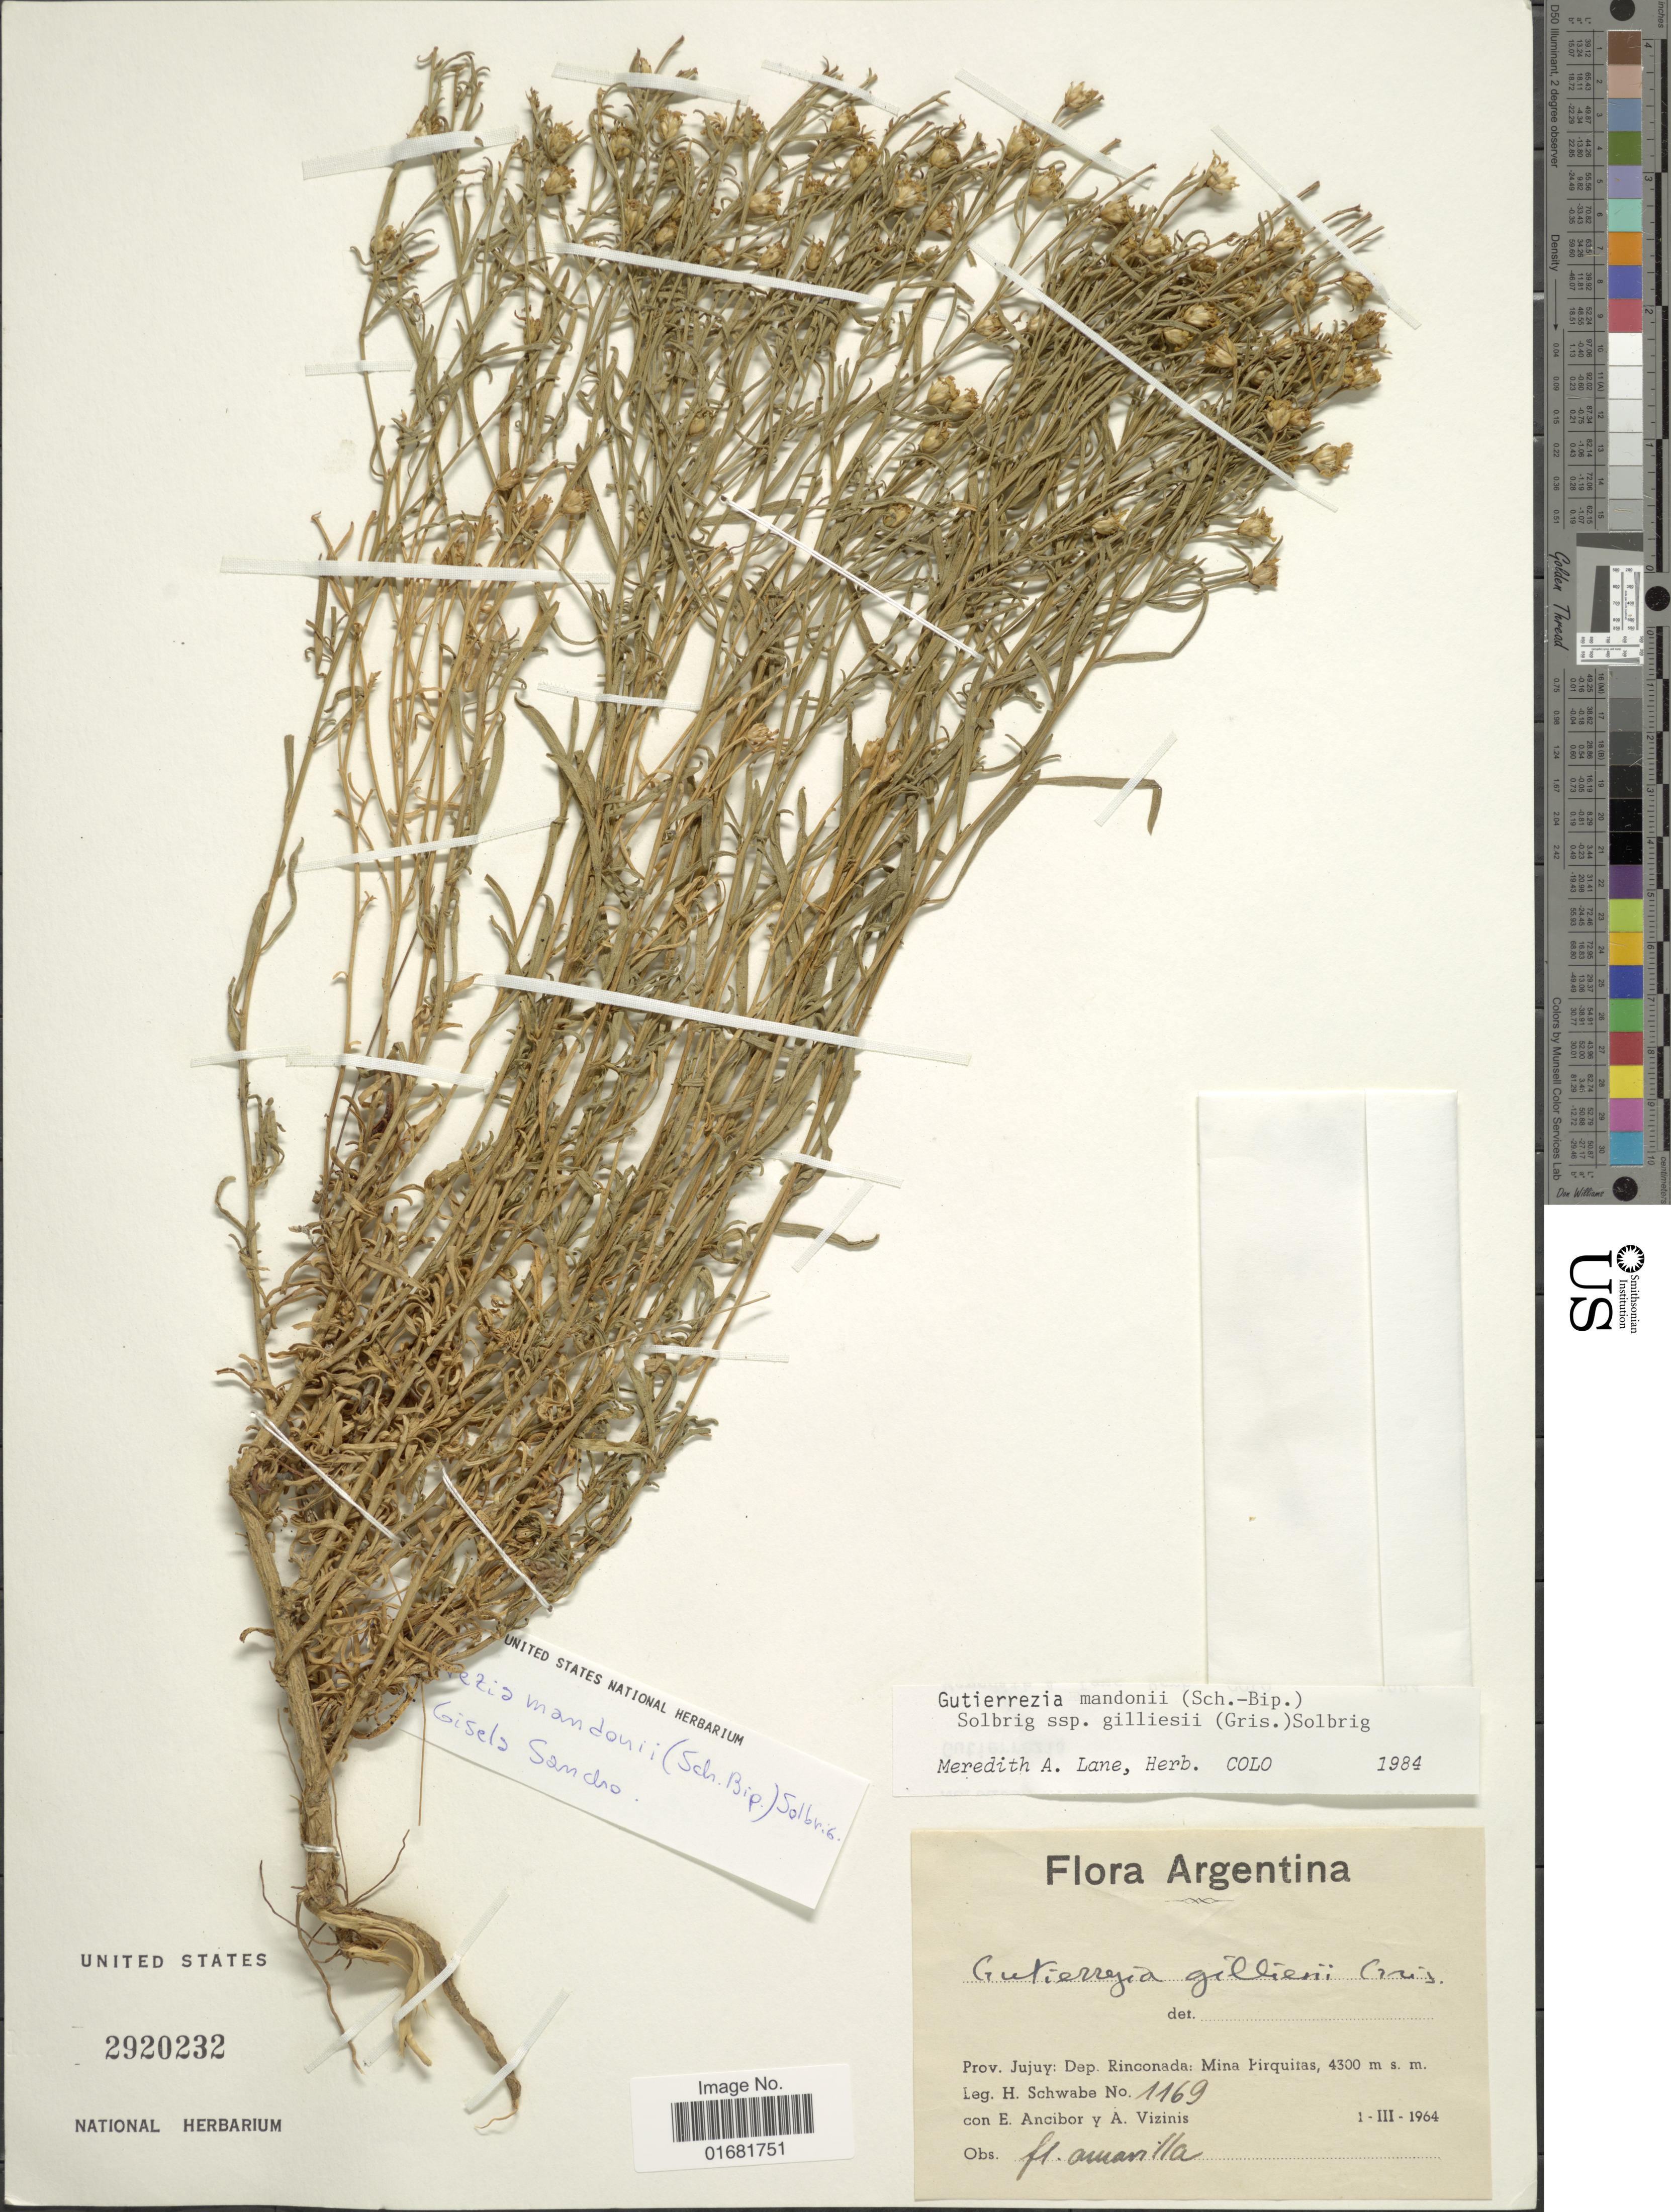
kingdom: Plantae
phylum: Tracheophyta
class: Magnoliopsida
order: Asterales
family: Asteraceae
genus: Gutierrezia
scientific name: Gutierrezia mandonii subsp. mandonii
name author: (Sch. Bip.) Solbrig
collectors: H. Schwabe, E. Ancibor & A. Vizinis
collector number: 1169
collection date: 1964-03-01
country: Argentina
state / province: Jujuy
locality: Dep. Rinconada: Mina Pirquitas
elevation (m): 4300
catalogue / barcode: US 2920232